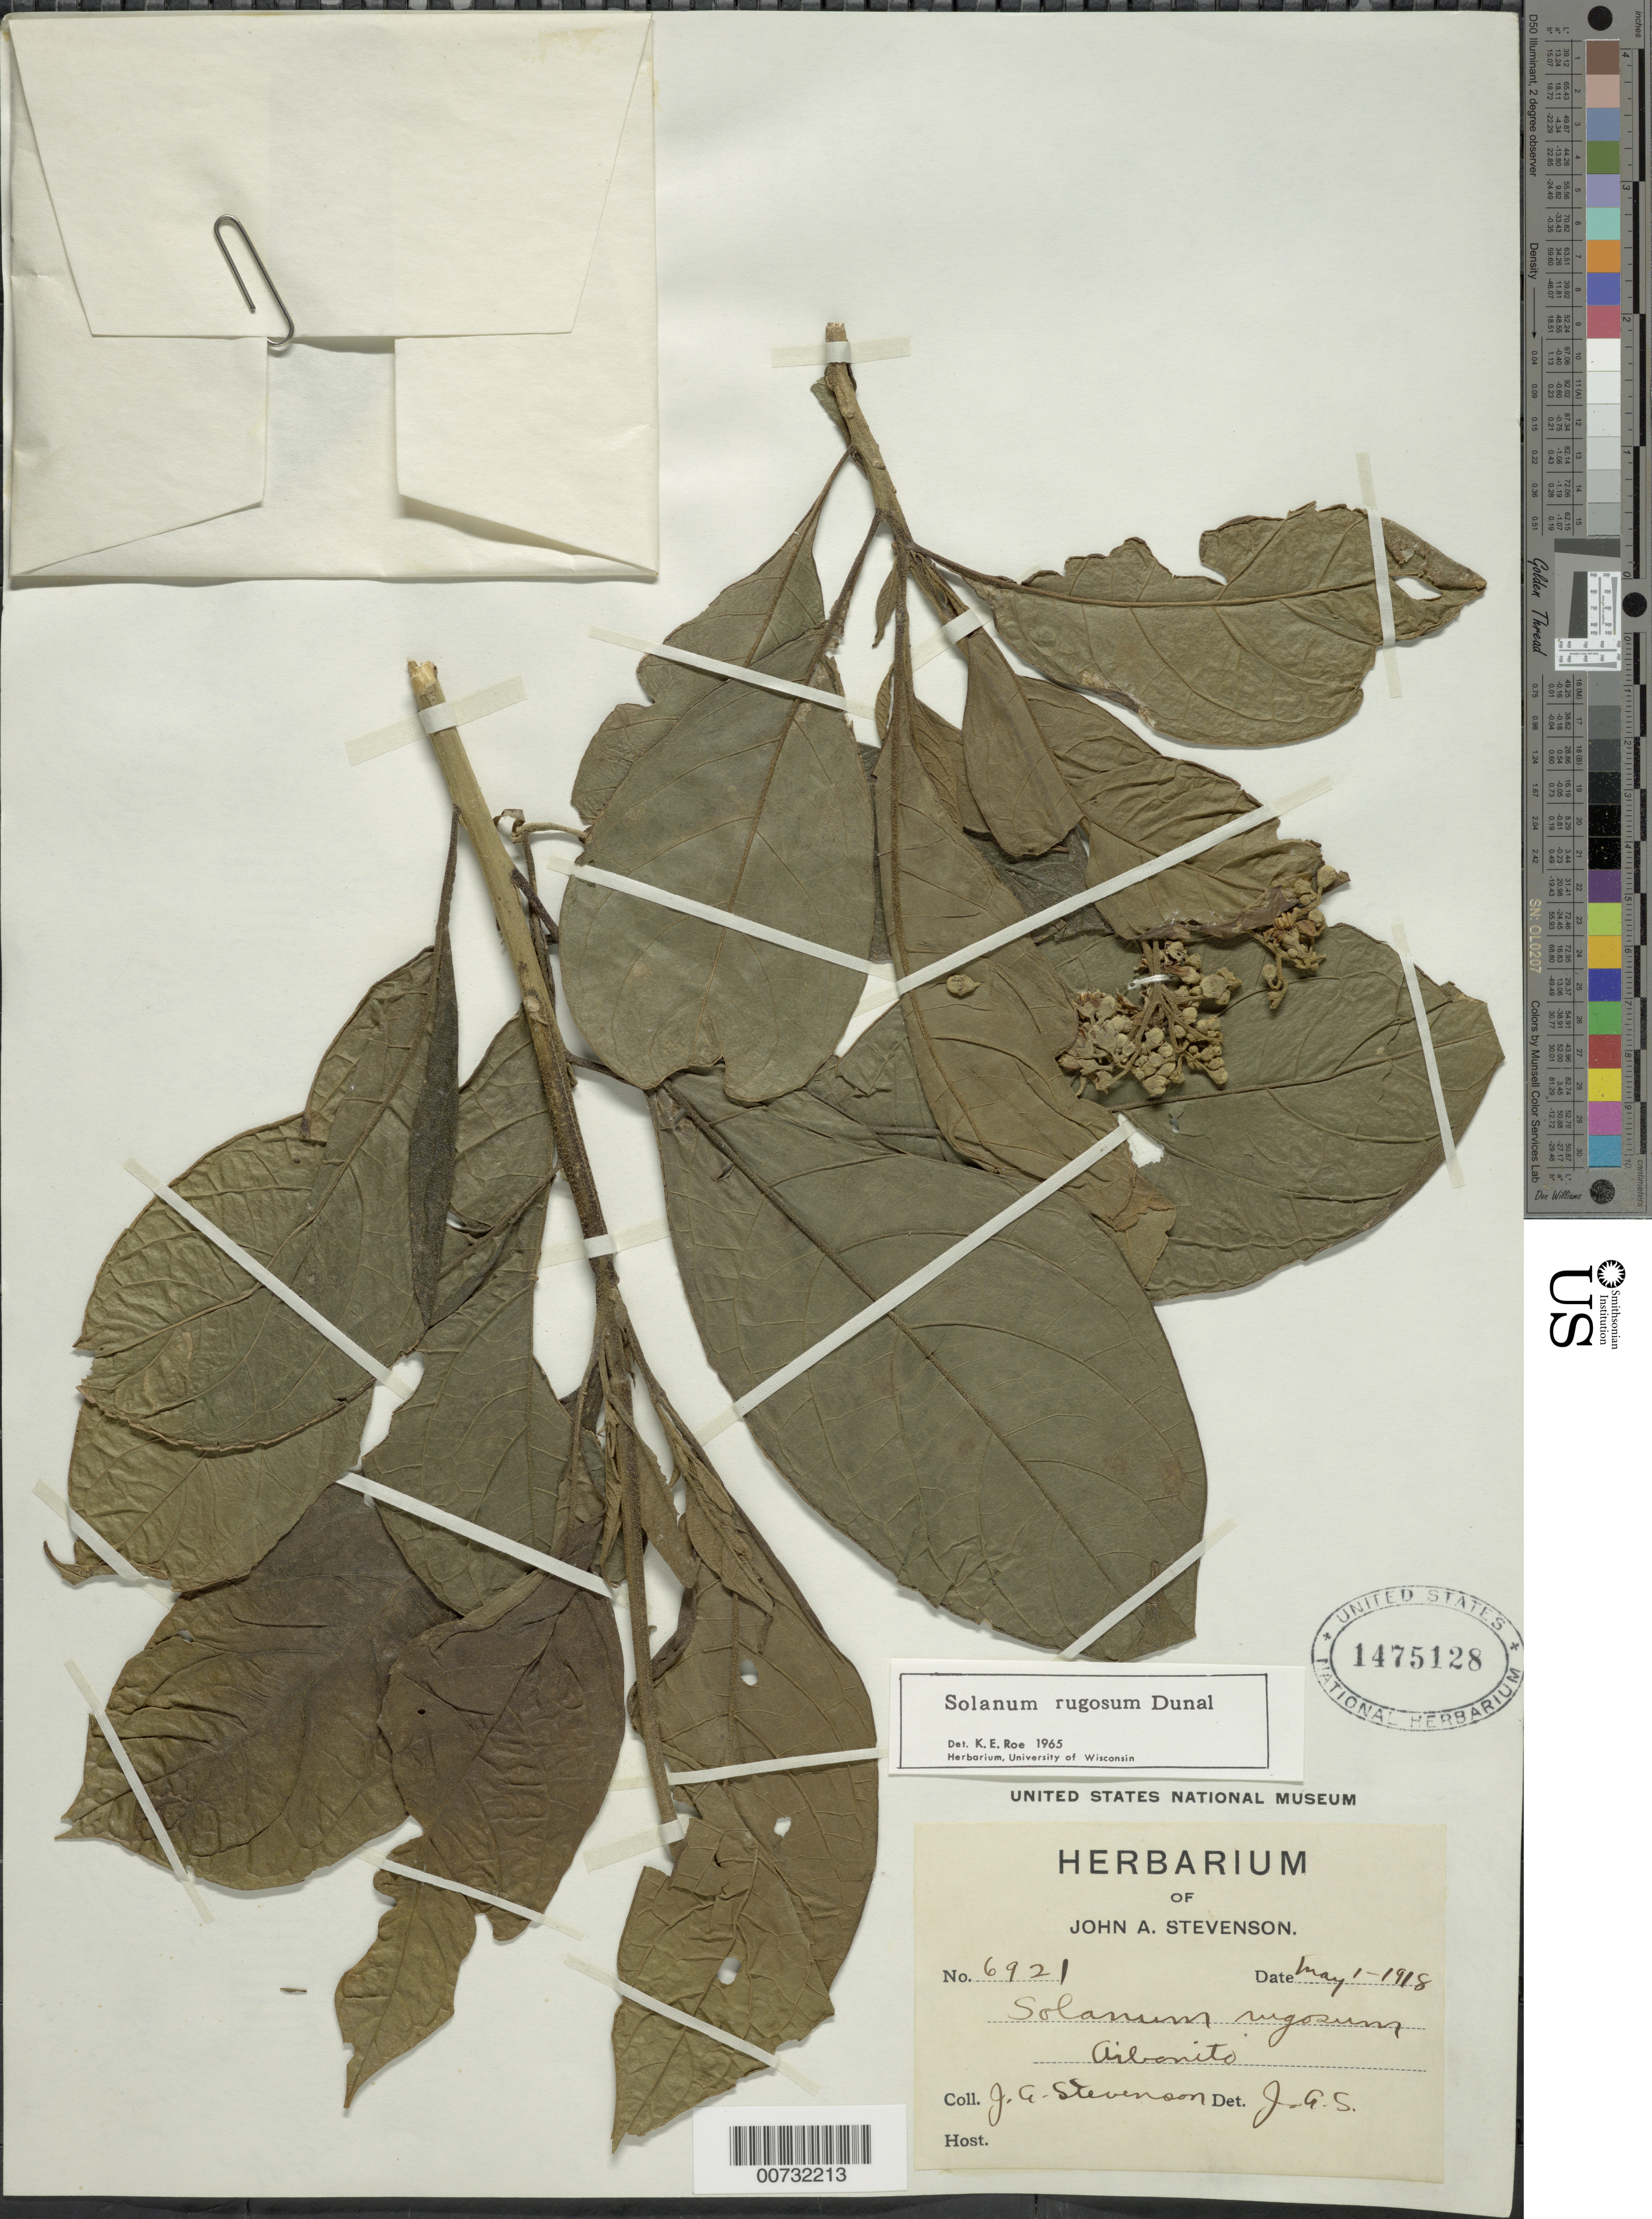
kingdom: Plantae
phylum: Tracheophyta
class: Magnoliopsida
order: Solanales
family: Solanaceae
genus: Solanum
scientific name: Solanum rugosum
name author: Dunal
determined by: Roe, K. E.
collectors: J. Stevenson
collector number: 6921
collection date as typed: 01 May 1918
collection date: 1918-05-01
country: Puerto Rico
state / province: Abonito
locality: Aibonito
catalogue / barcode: US 1475128